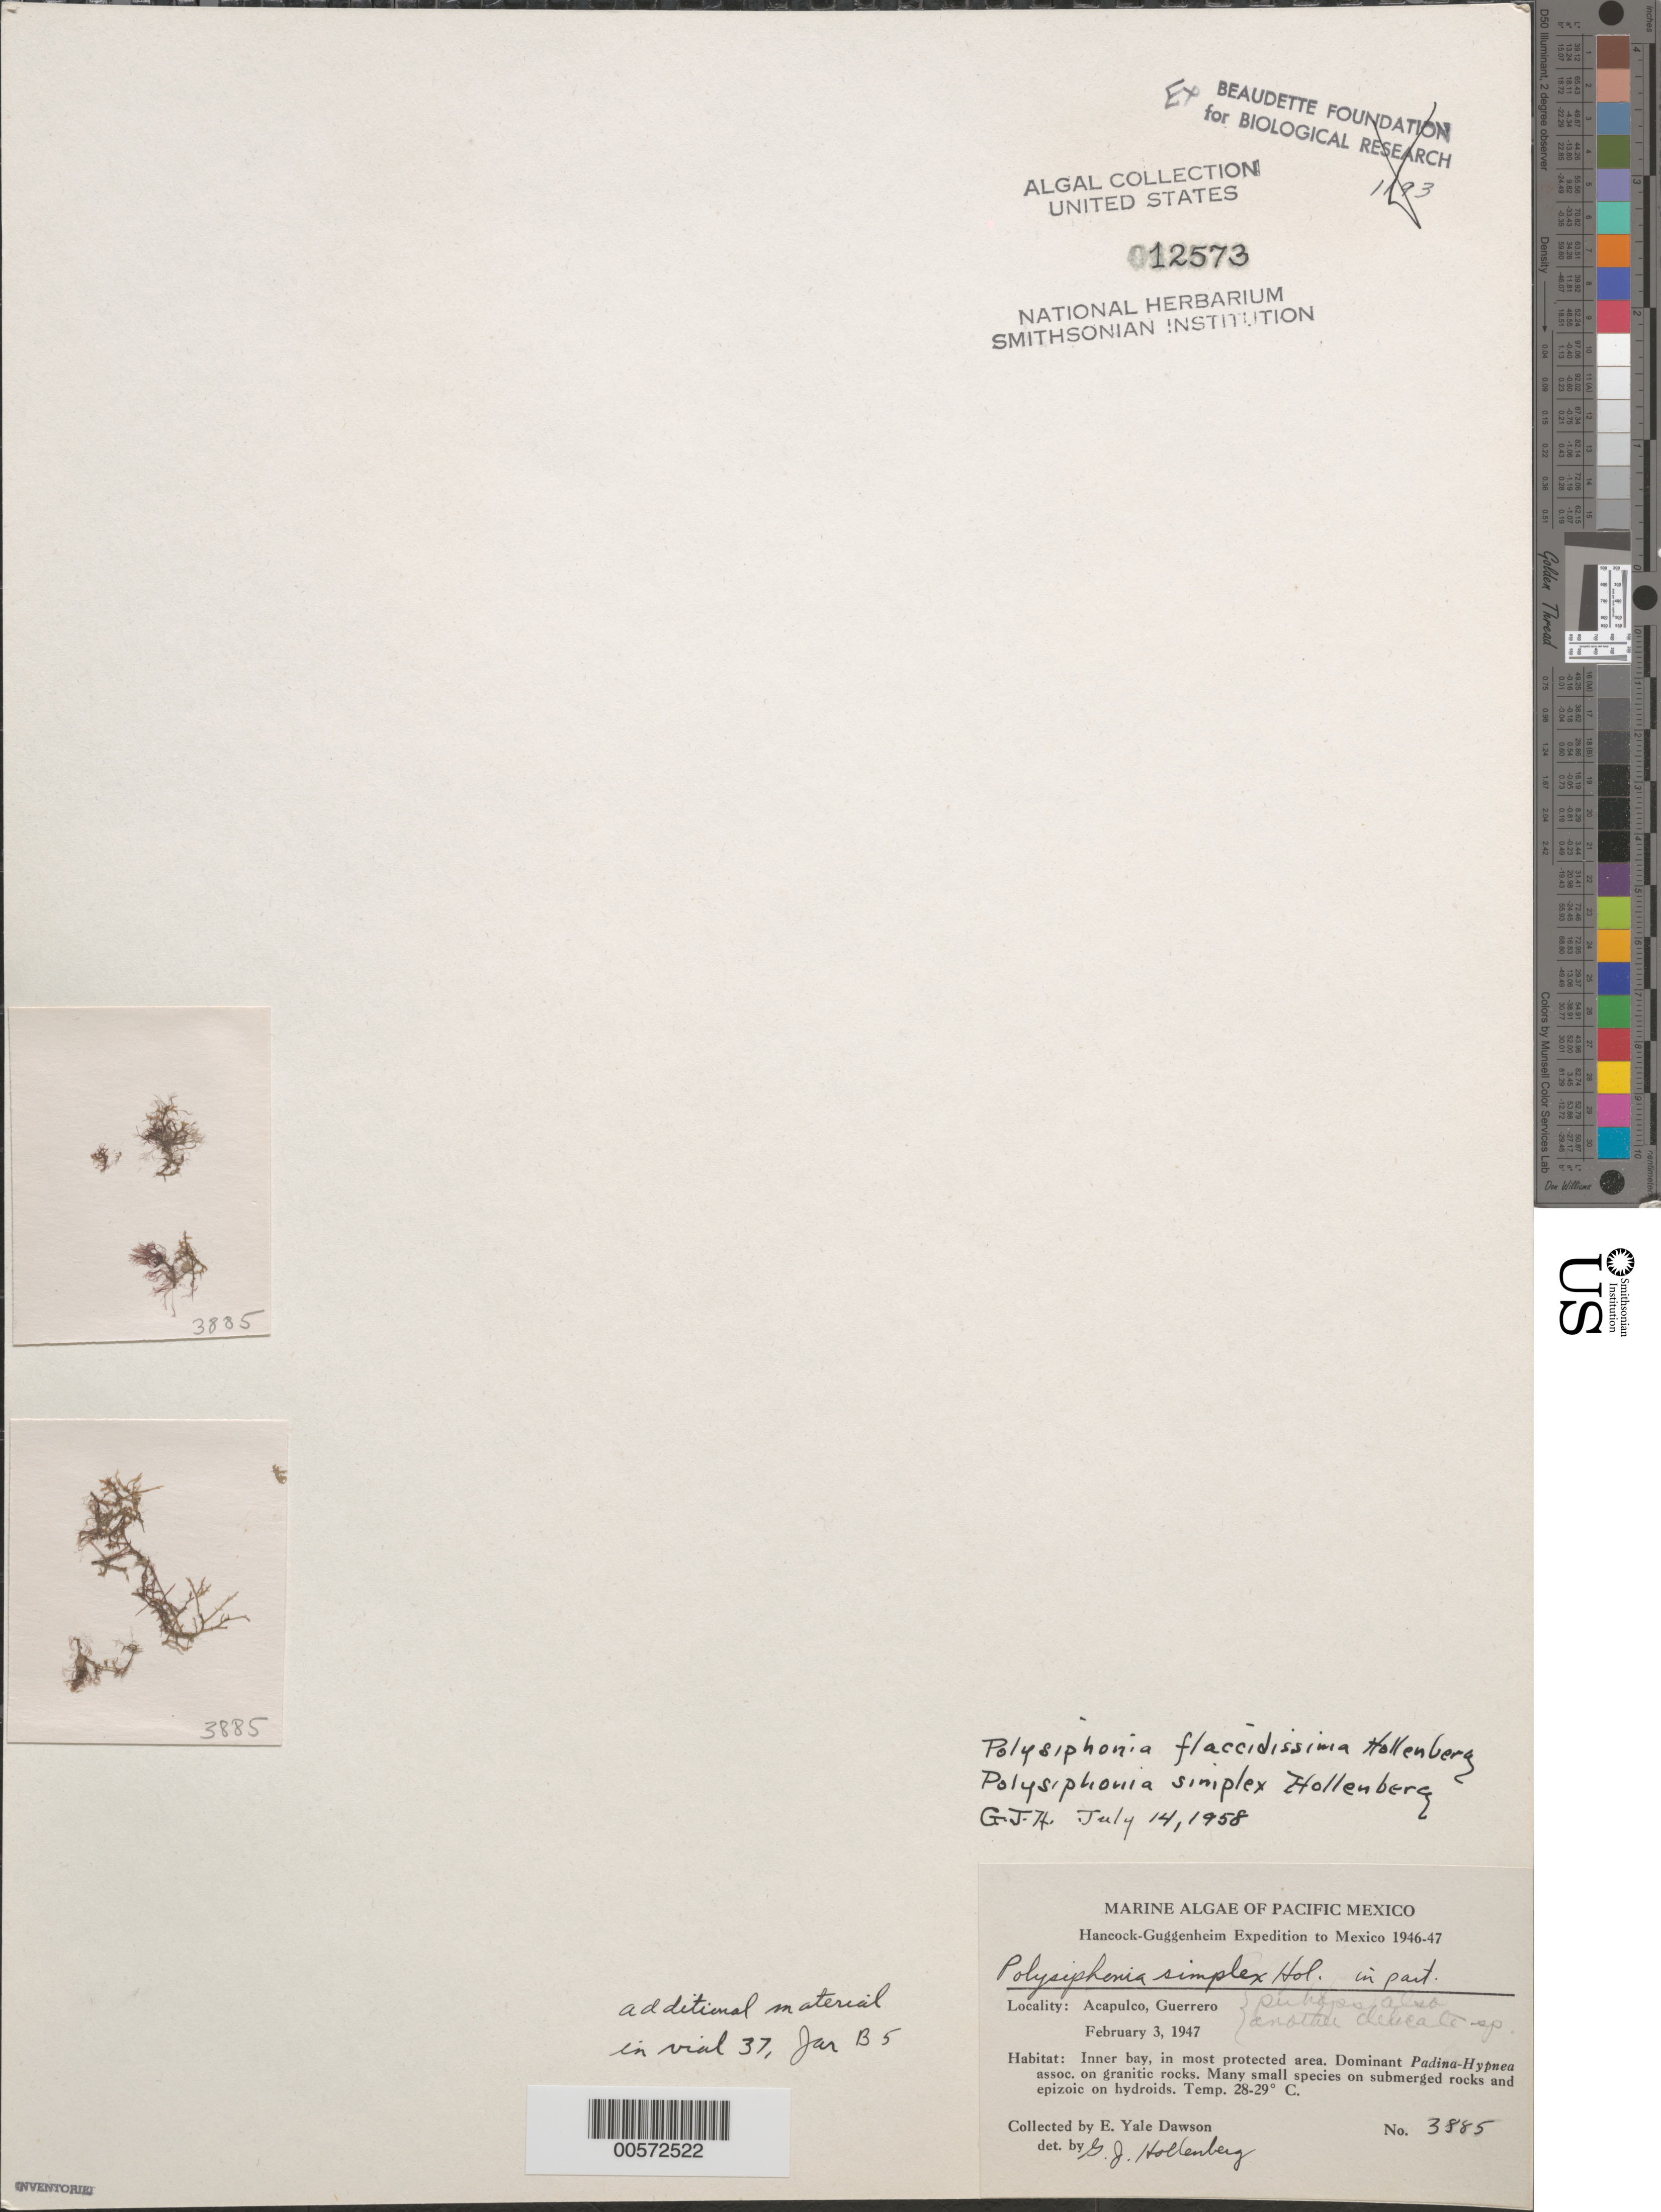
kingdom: Plantae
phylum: Rhodophyta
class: Florideophyceae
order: Ceramiales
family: Rhodomelaceae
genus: Neosiphonia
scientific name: Neosiphonia sertularioides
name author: (Gratel.) K.W. Nam & Kang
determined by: Algae name updating Project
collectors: E. Y. Dawson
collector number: EYD 3885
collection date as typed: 03 February 1947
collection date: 1947-02-03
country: Mexico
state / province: Guerrero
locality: Acapulco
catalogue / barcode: US 12573